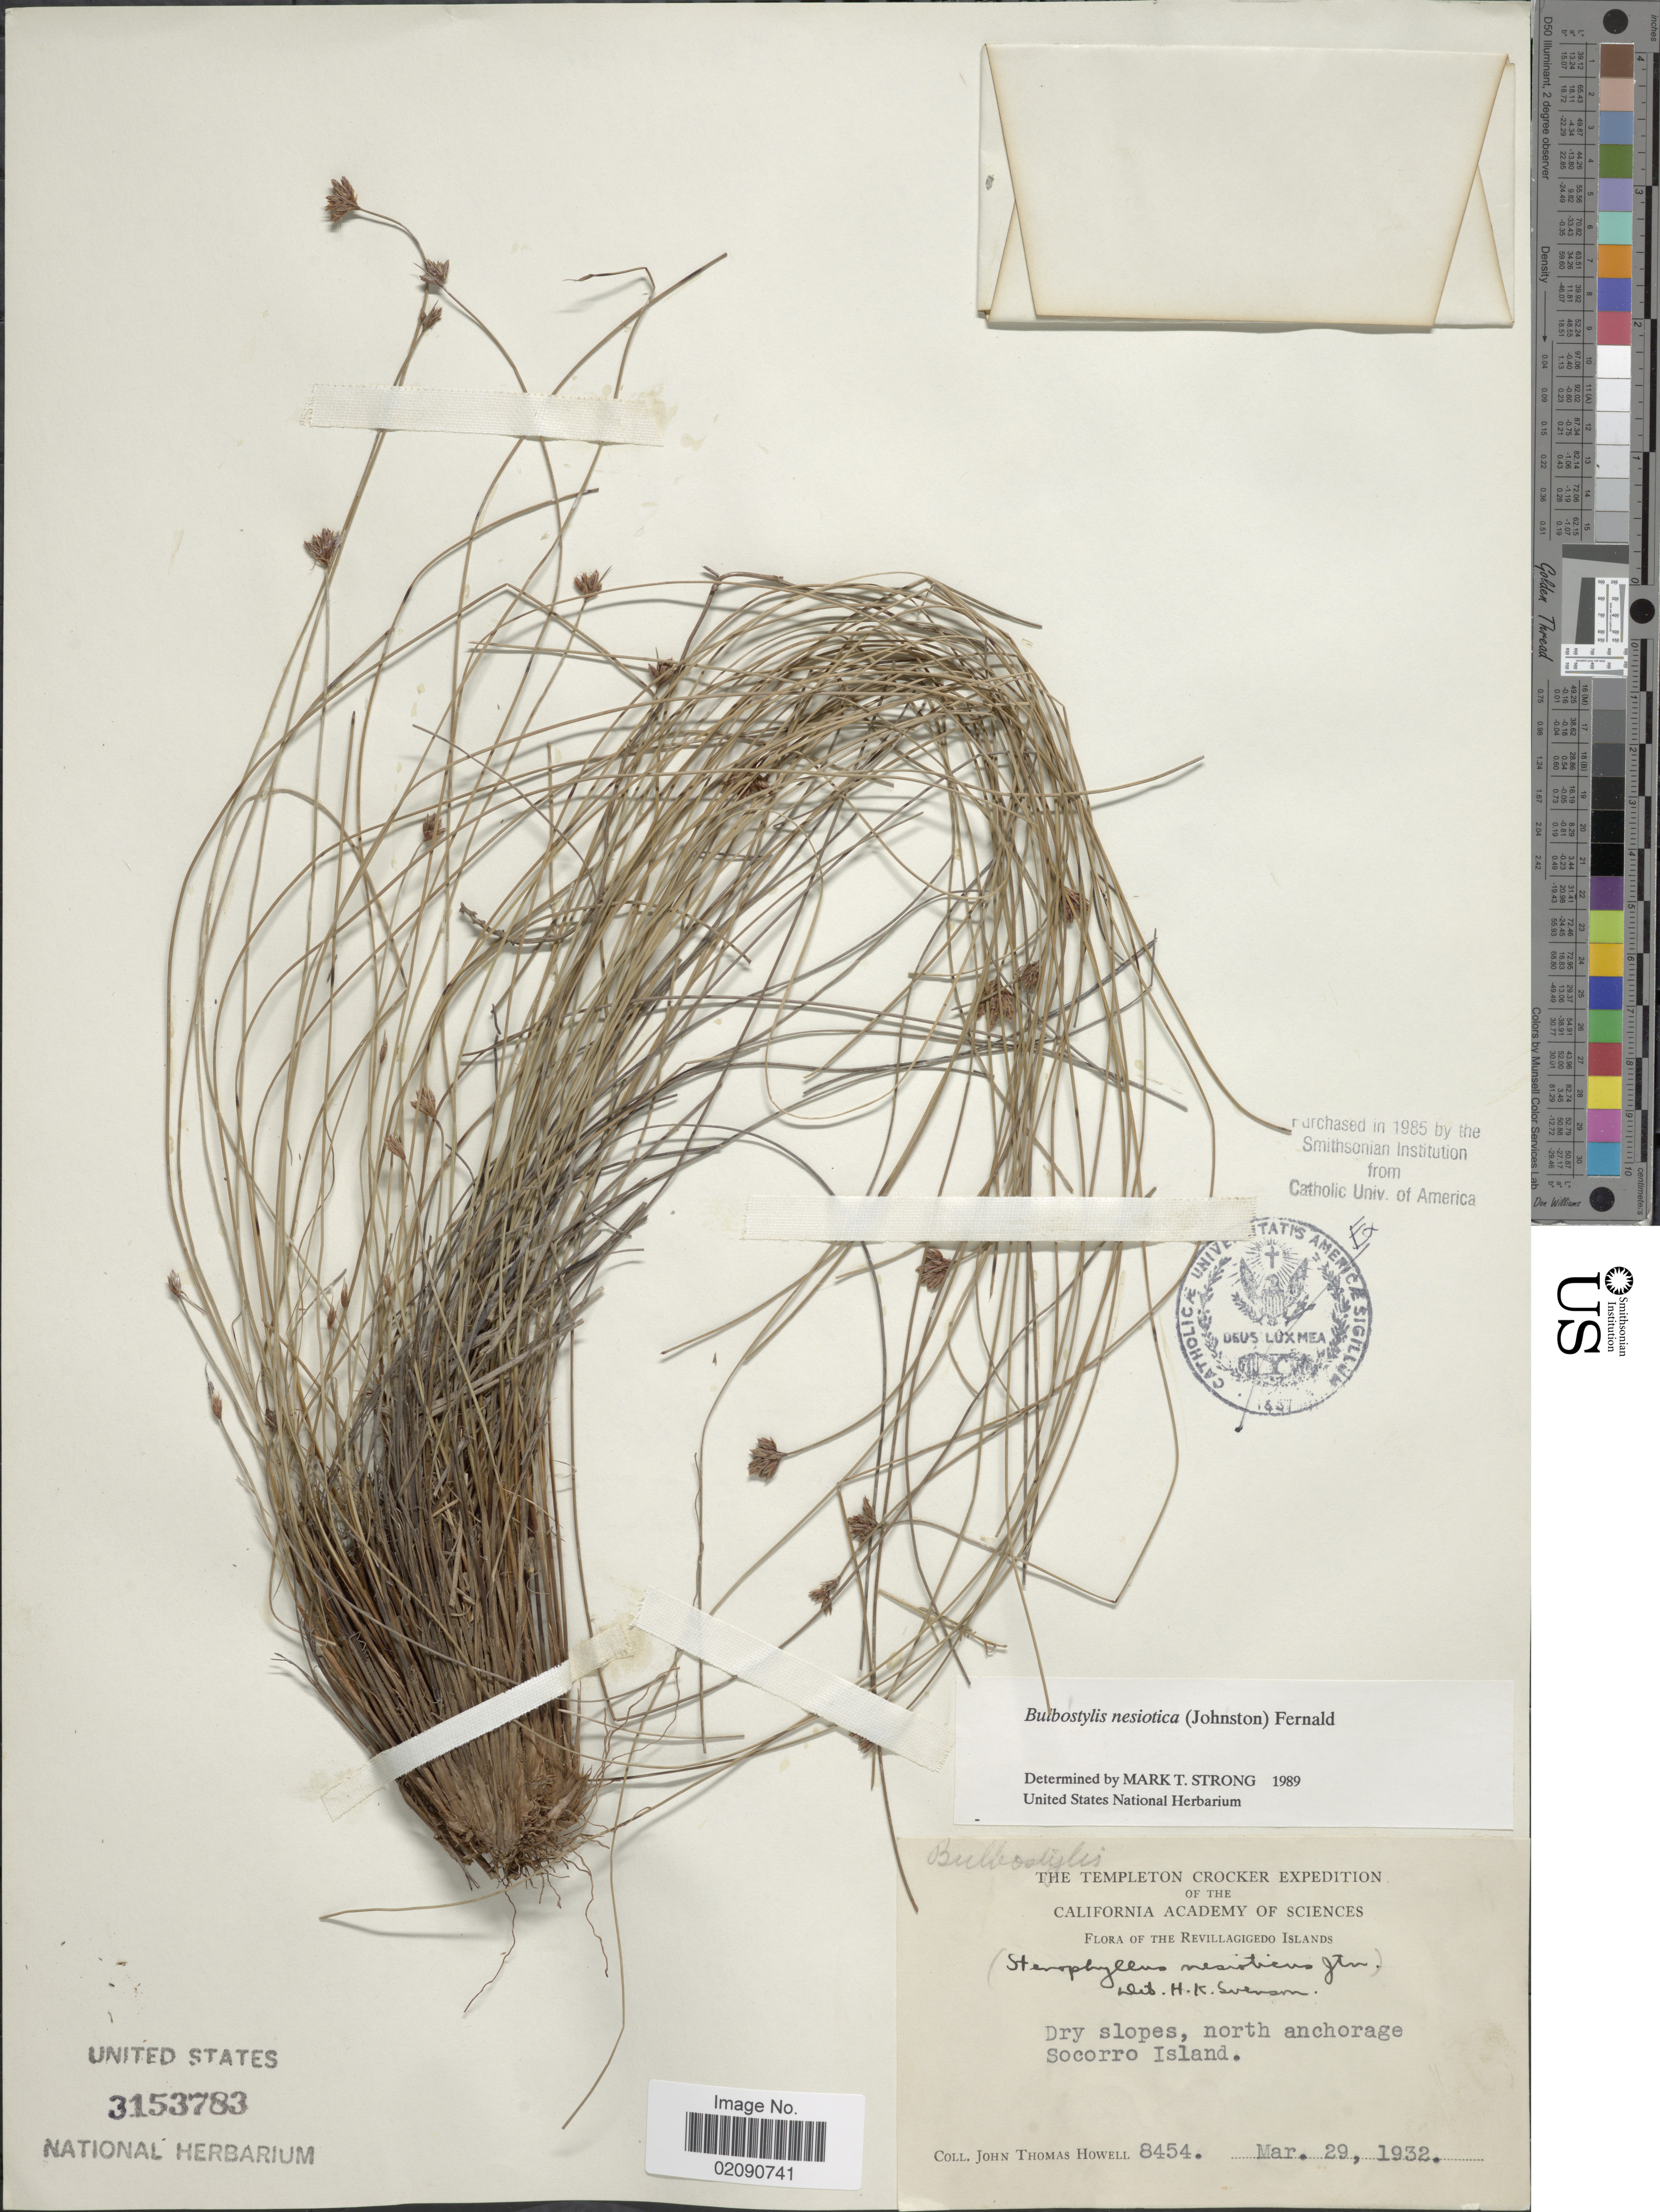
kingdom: Plantae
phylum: Tracheophyta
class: Liliopsida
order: Poales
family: Cyperaceae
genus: Bulbostylis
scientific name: Bulbostylis nesiotica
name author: (I.M. Johnst.) Fernald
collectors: J. T. Howell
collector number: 8454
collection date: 1932-03-29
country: Mexico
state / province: Colima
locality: Revillagigedo Islands. Dry slopes, north anchorage Socorro Island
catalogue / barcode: US 3153783